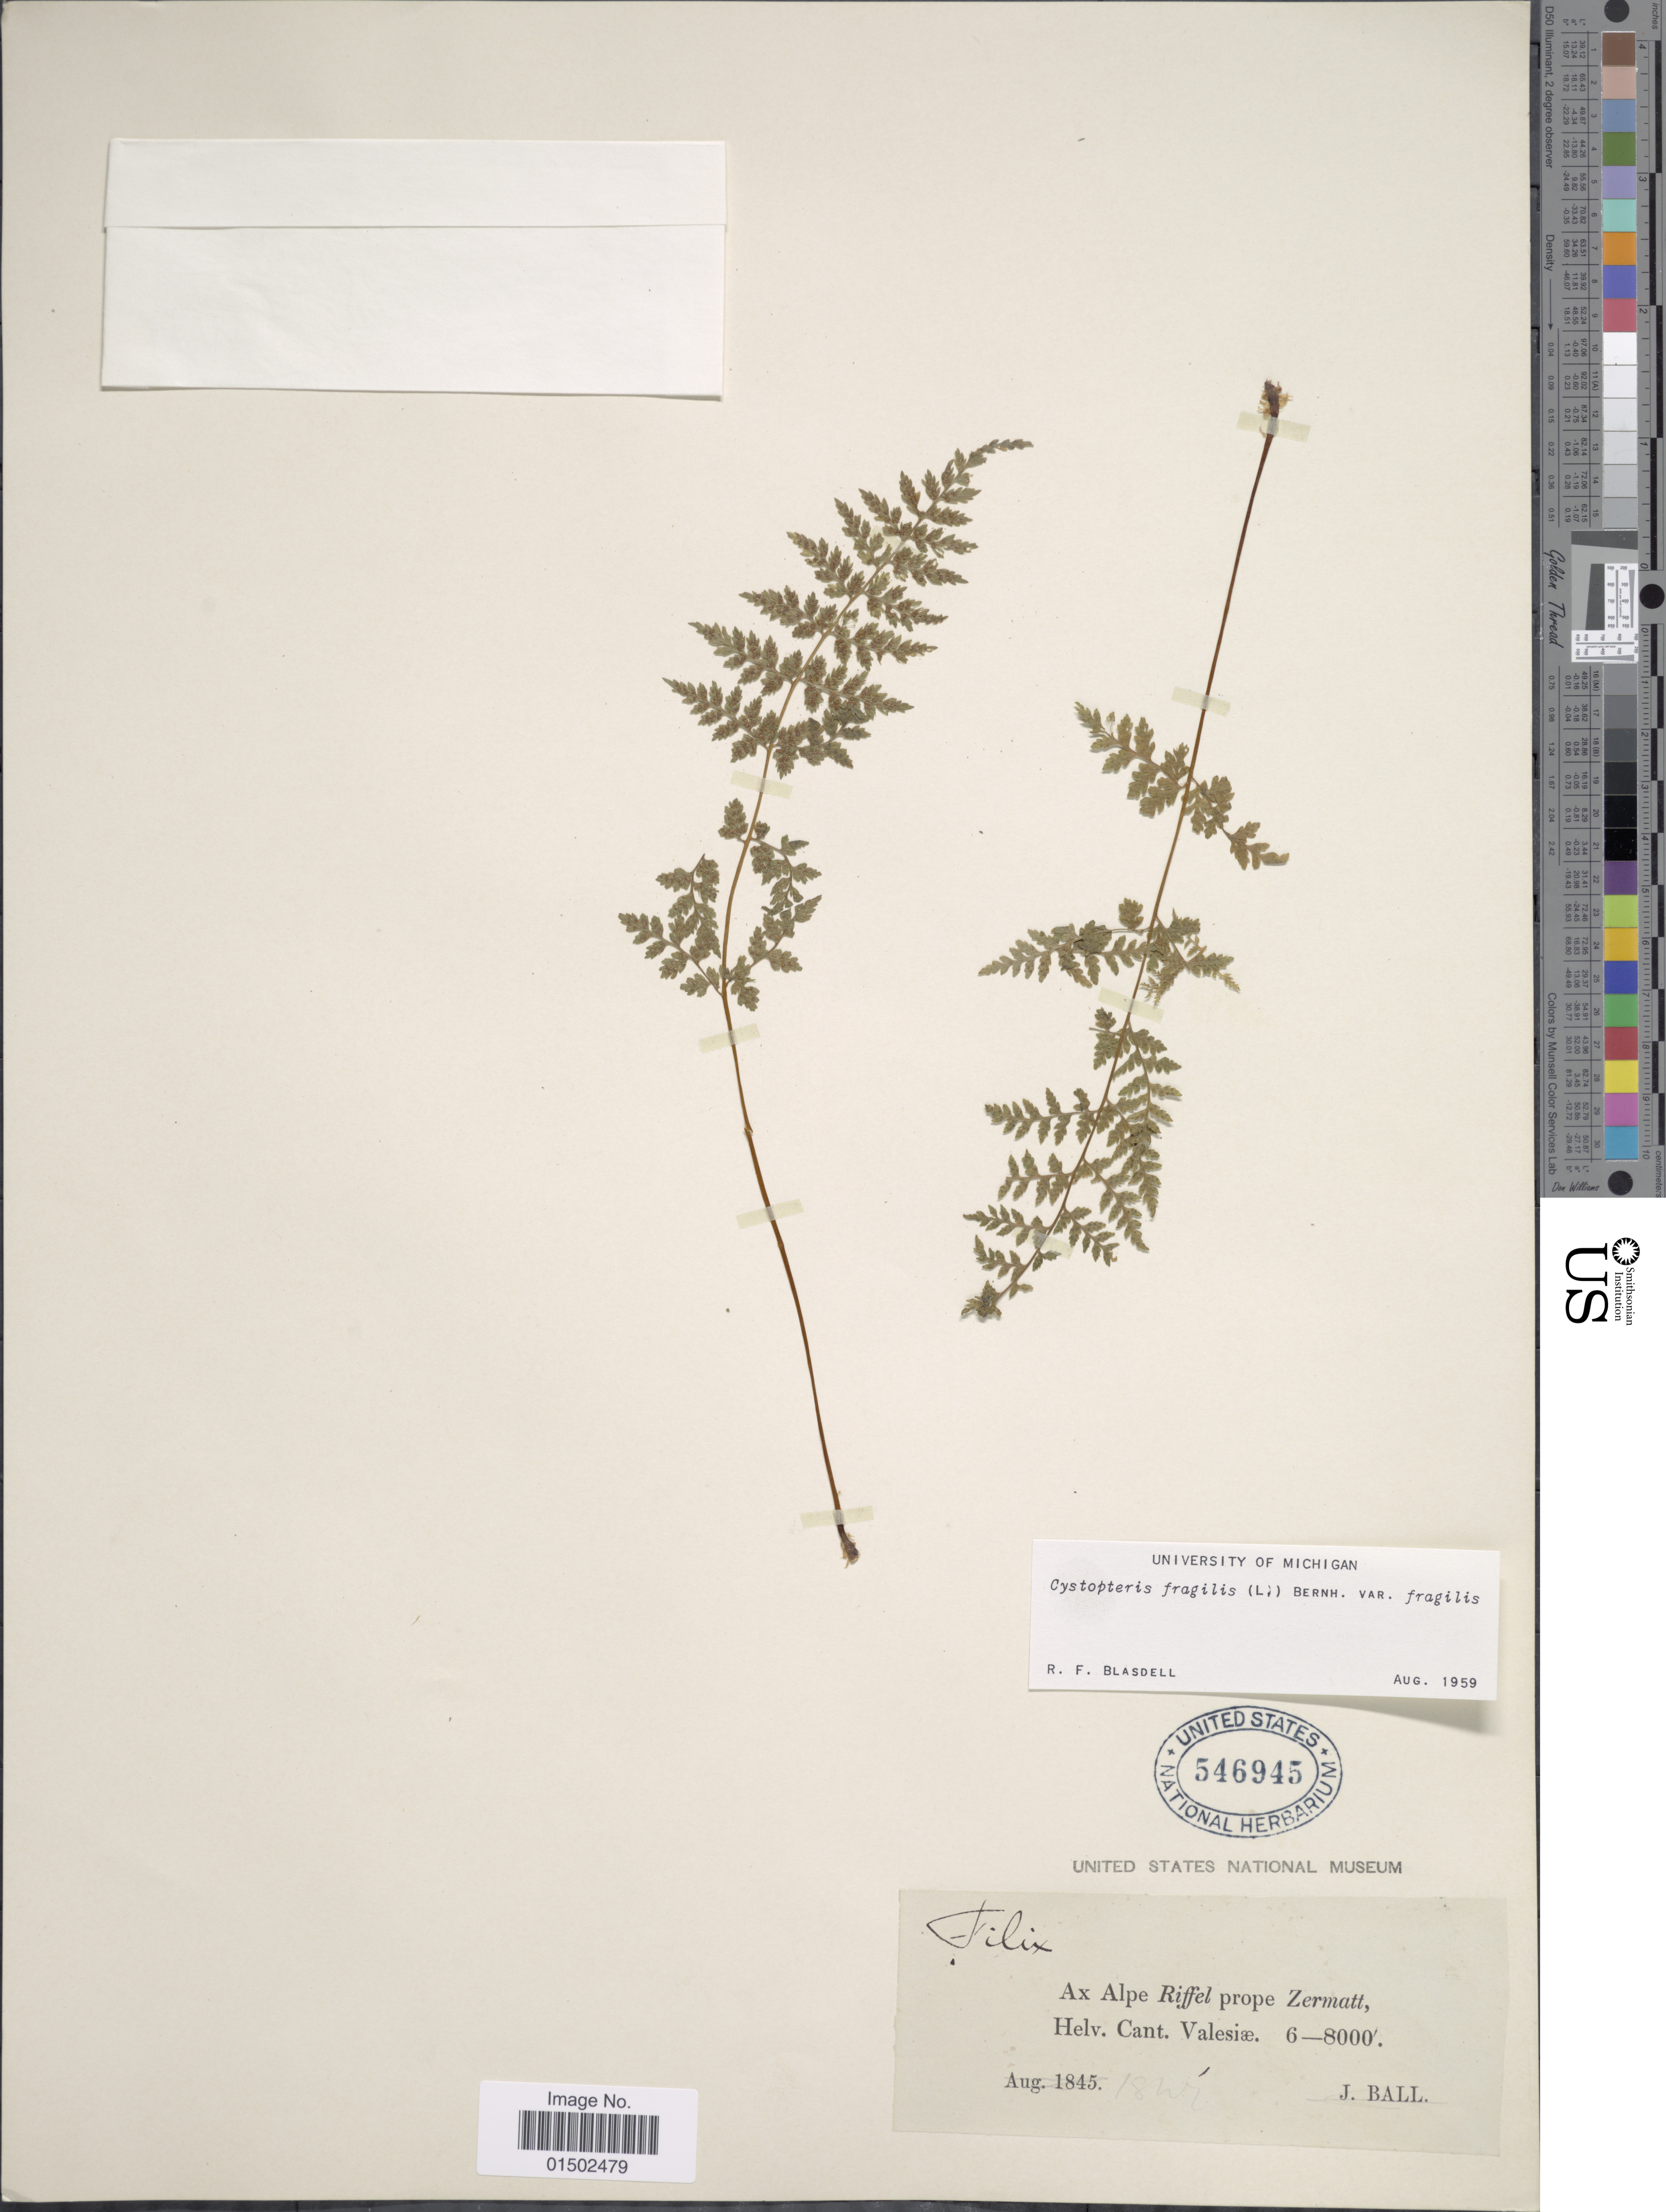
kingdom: Plantae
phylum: Tracheophyta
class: Polypodiopsida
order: Polypodiales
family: Cystopteridaceae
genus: Cystopteris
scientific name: Cystopteris fragilis var. fragilis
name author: (L.) Bernh.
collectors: J. Ball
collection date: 1845-08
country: Switzerland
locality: Ax Alpe Riffel prope Zermatt, Helv. Cant. Valesiae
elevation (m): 1829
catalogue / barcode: US 546945